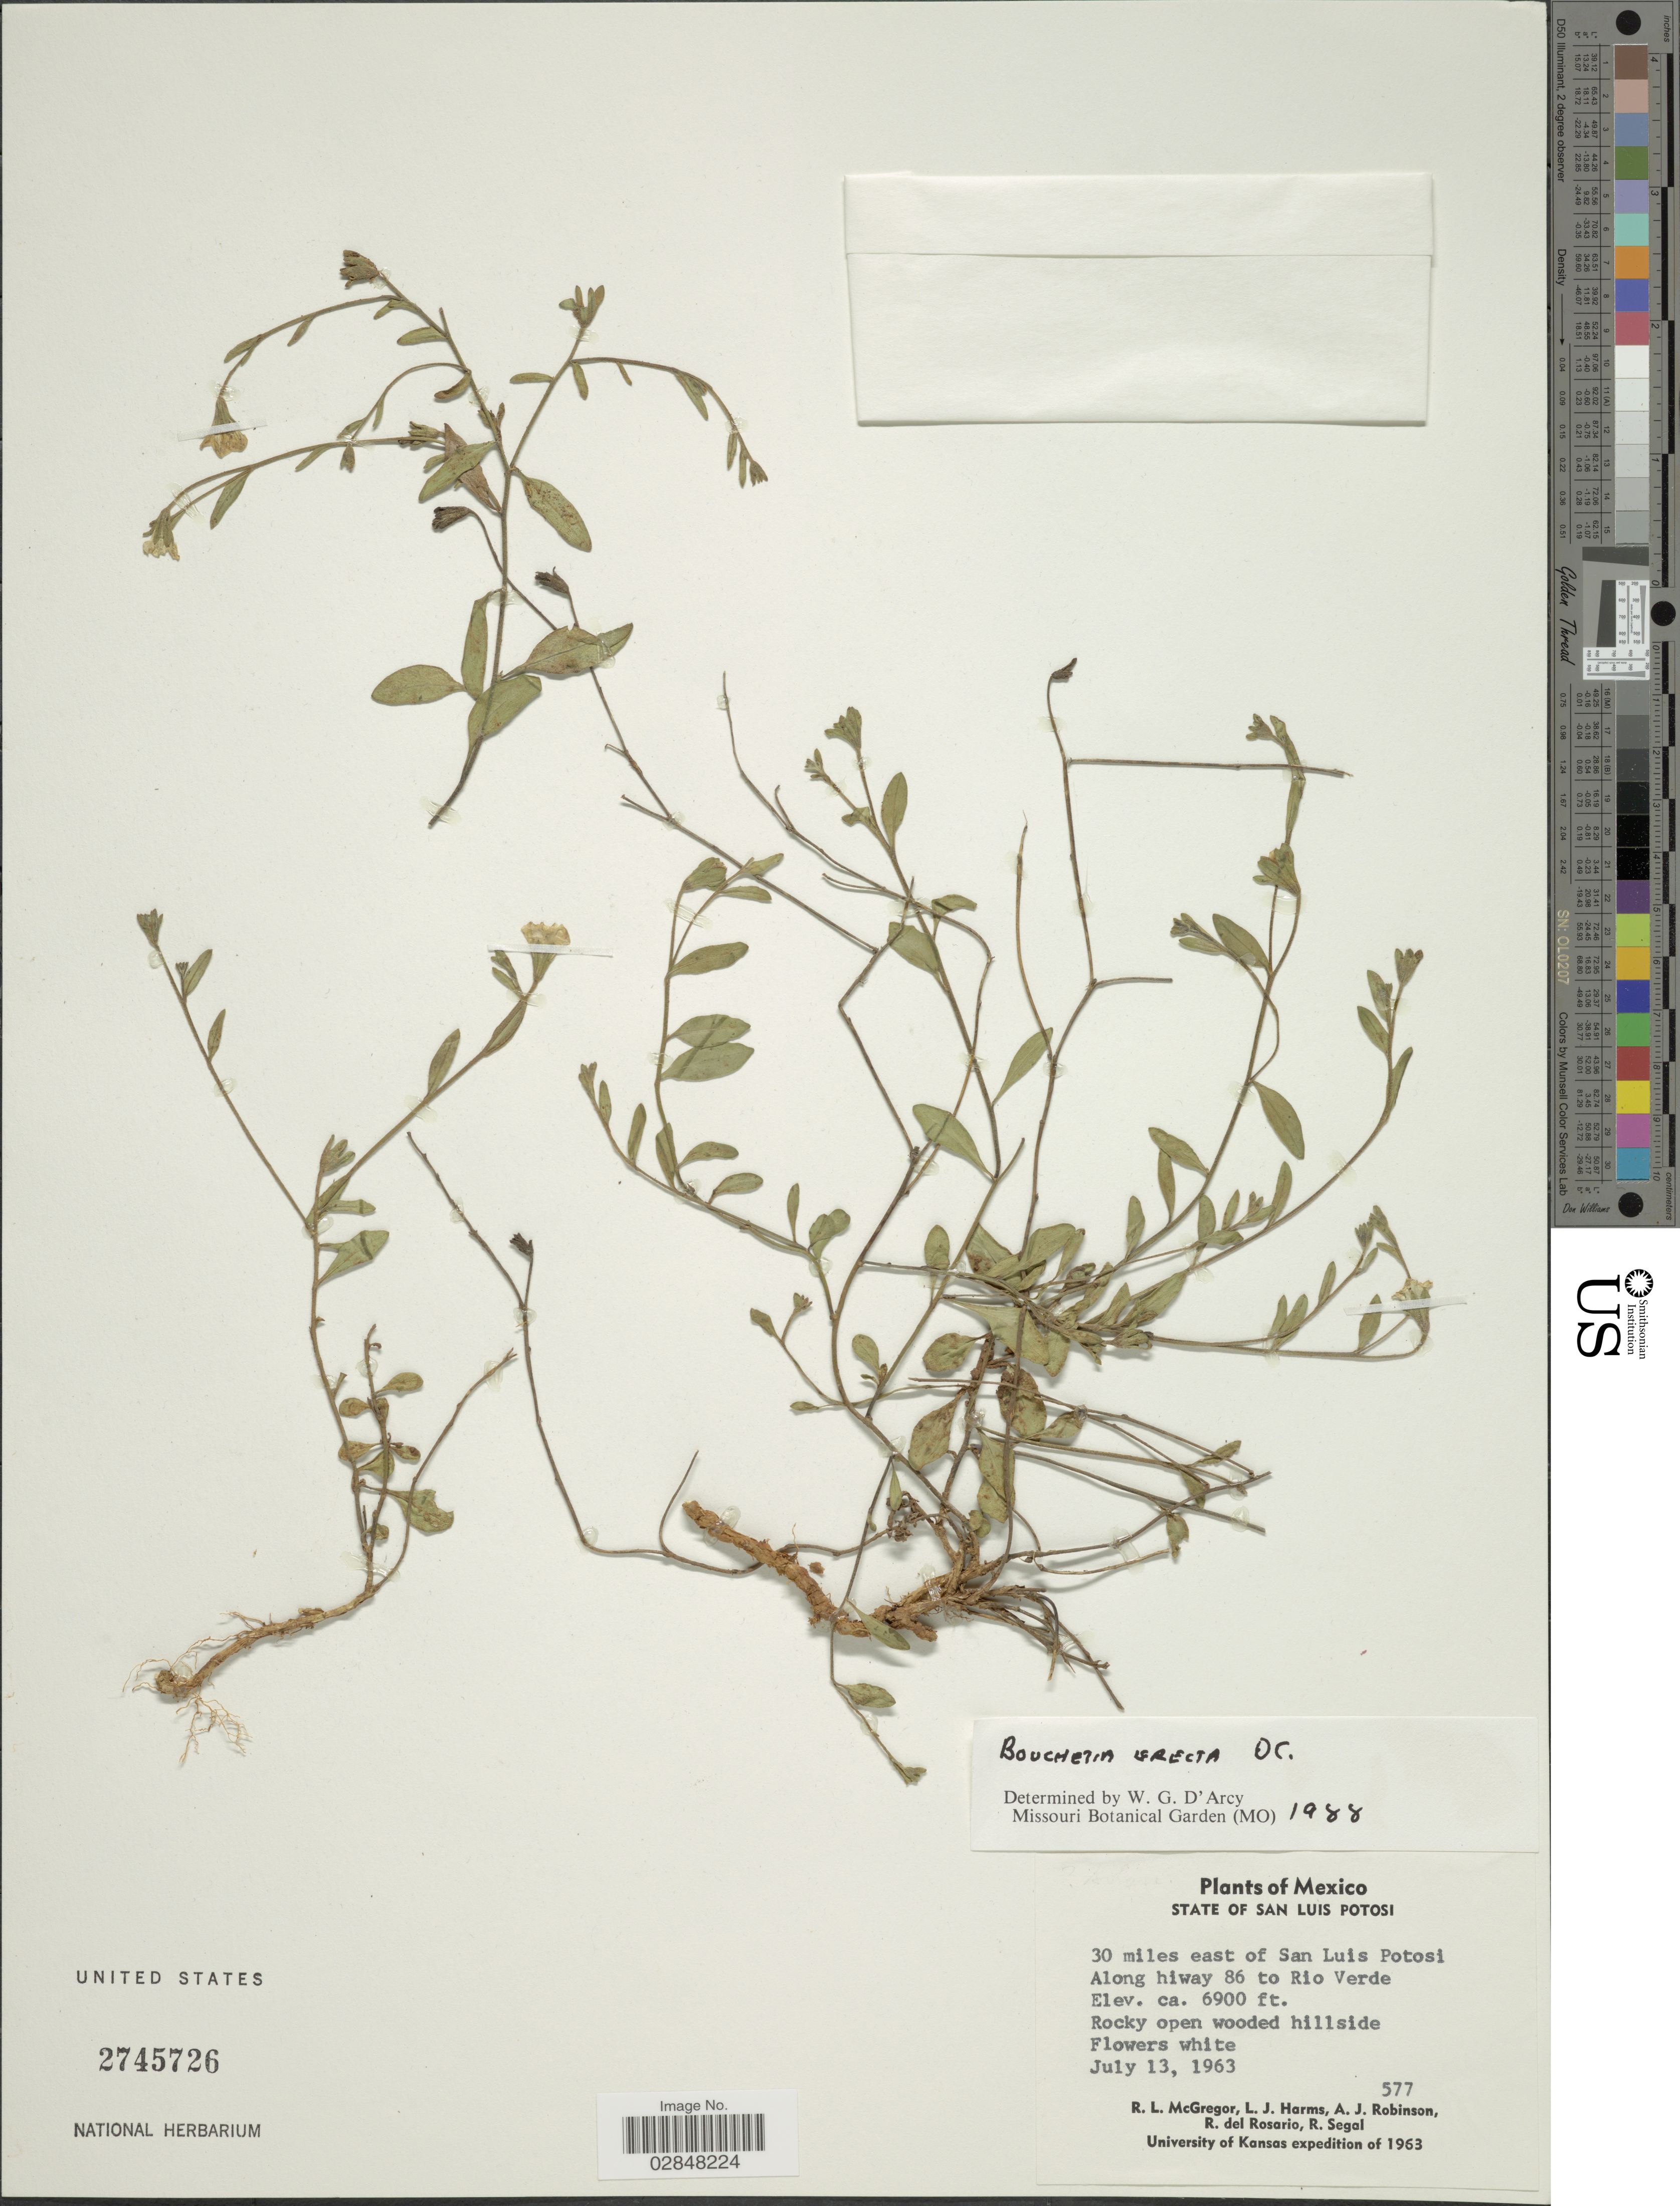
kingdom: Plantae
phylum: Tracheophyta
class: Magnoliopsida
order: Solanales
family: Solanaceae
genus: Bouchetia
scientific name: Bouchetia erecta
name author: DC.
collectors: R. McGregor, L. Harms, A. J. Robinson, R. del Rosario & R. Segal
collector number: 577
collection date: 1963-07-13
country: Mexico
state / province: San Luis Potosí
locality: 30 miles east of San Luis Potosi. along hiway 86 to Rio Verde.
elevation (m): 2103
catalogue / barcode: US 2745726